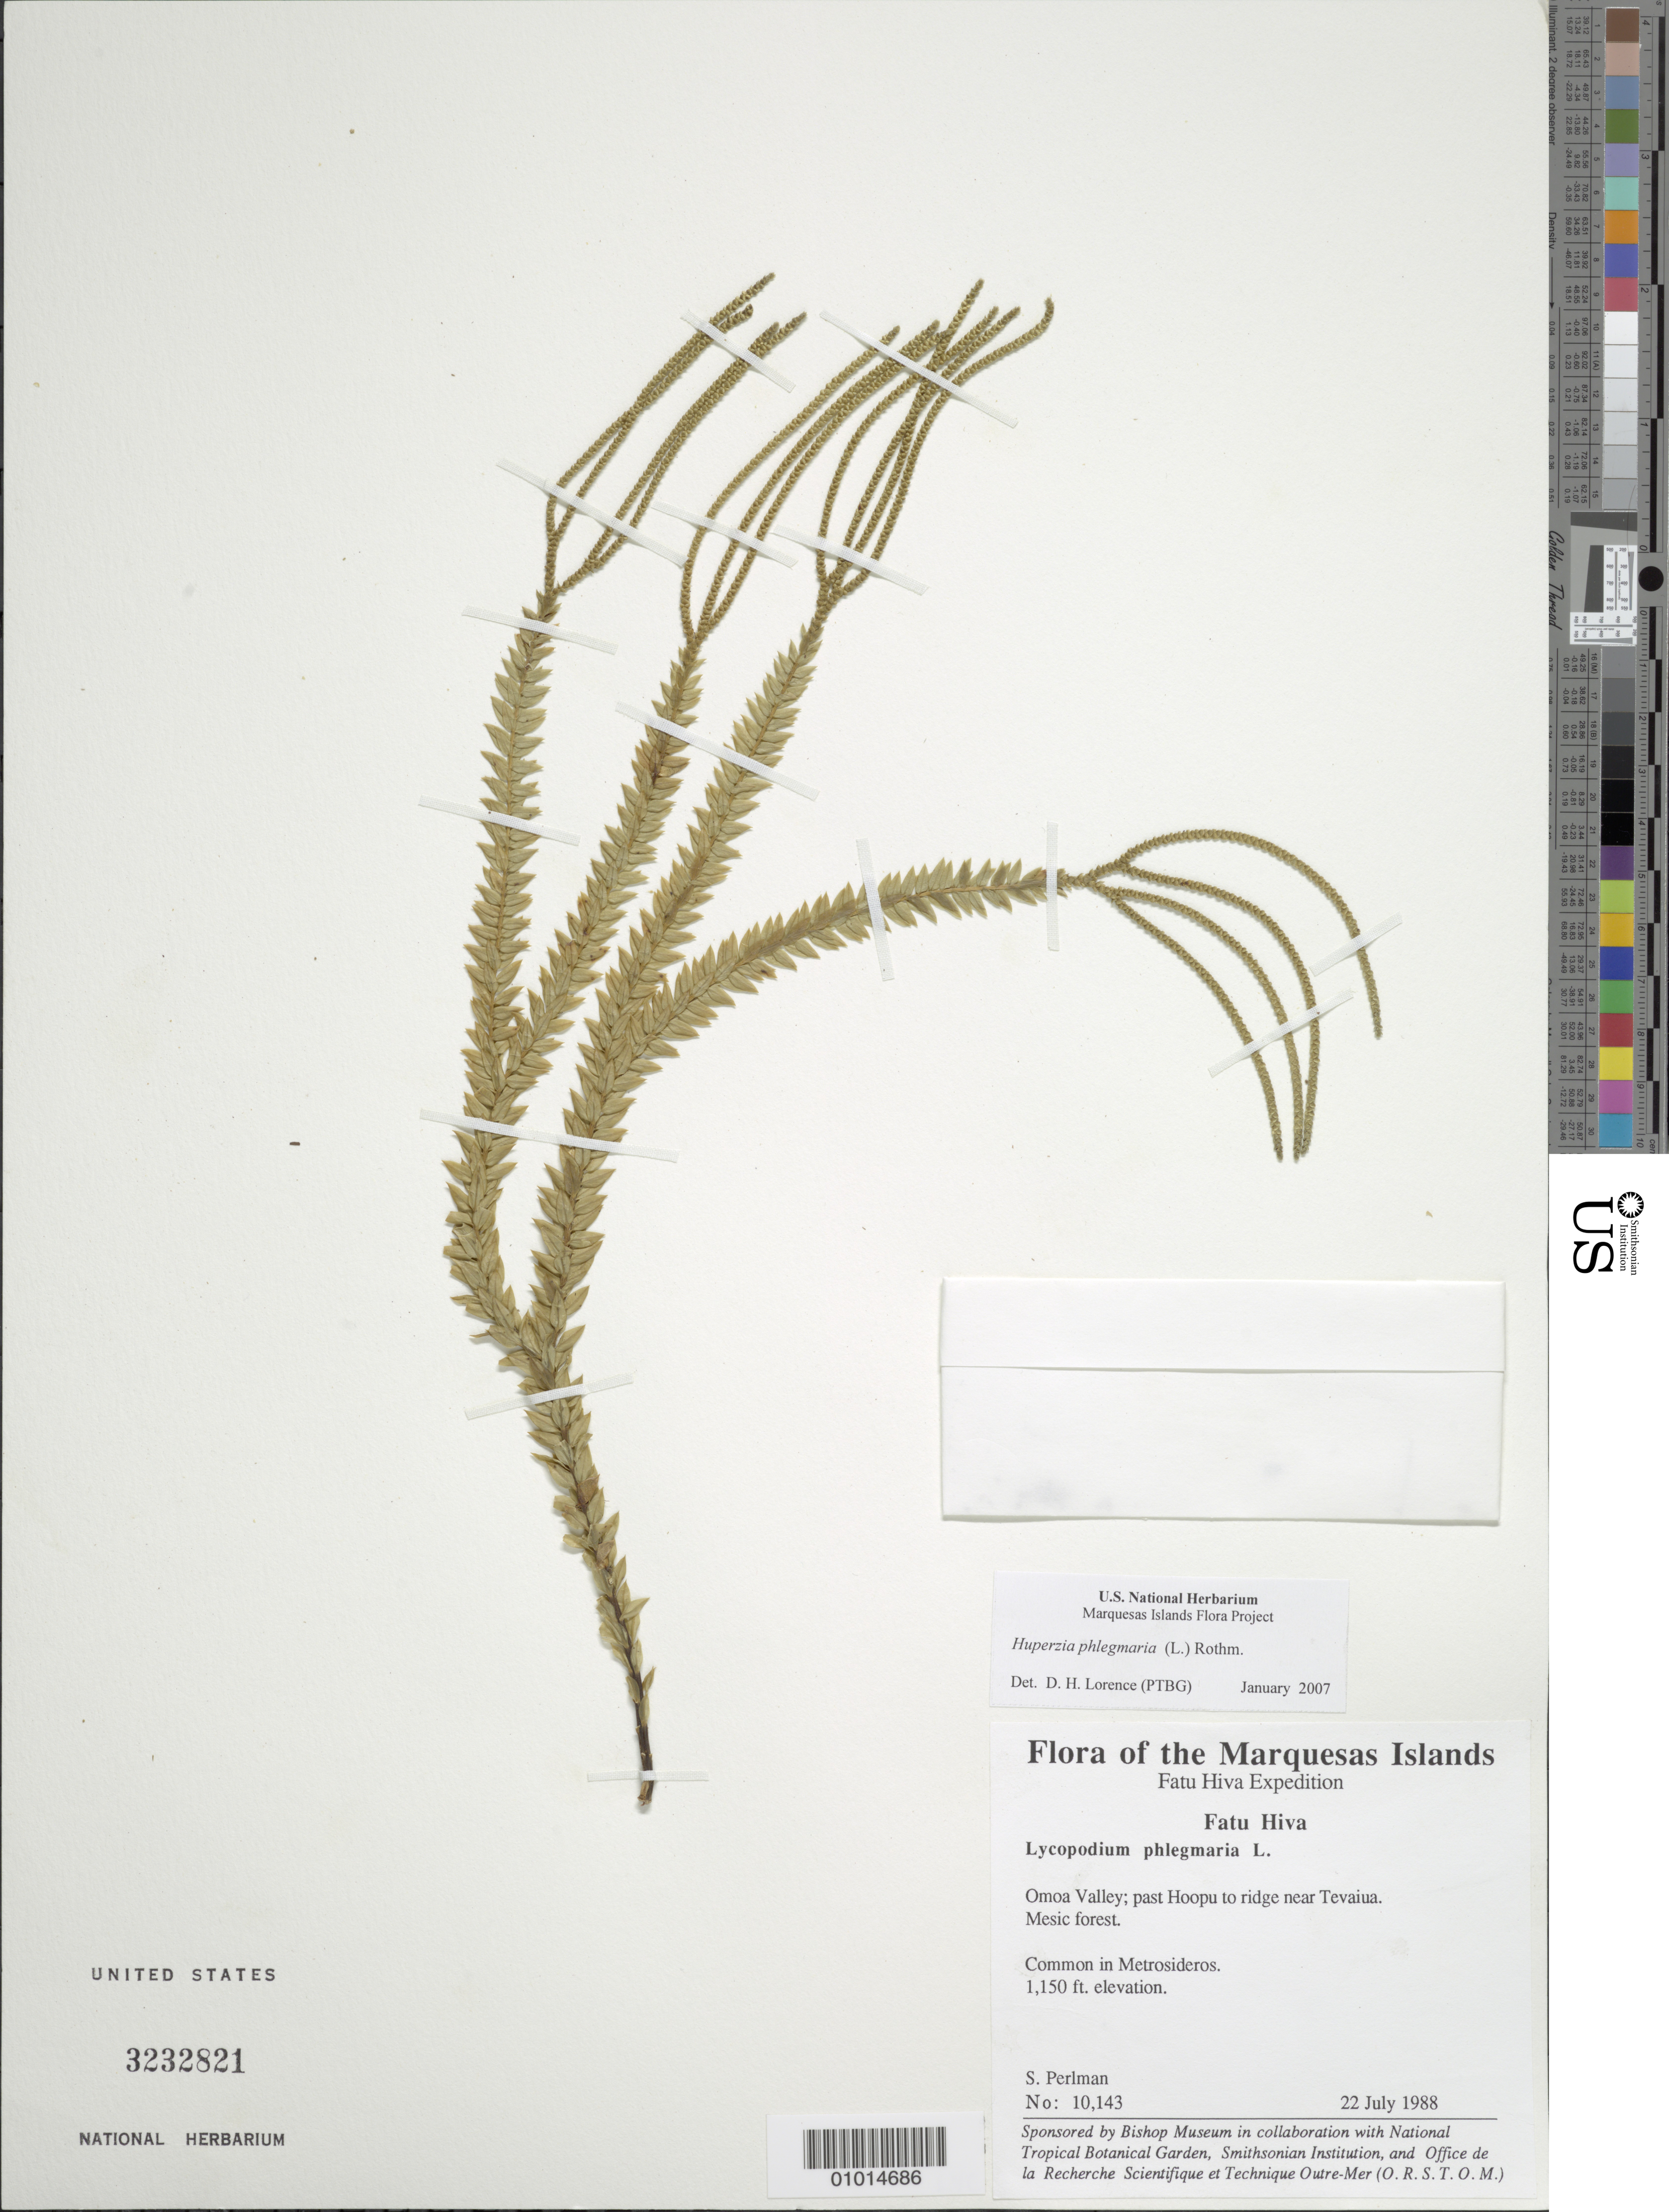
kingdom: Plantae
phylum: Tracheophyta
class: Lycopodiopsida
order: Lycopodiales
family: Lycopodiaceae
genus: Phlegmariurus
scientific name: Phlegmariurus australis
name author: (Willd.) A. R. Field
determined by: Wagner, W. L., (BOT), Smithsonian Institution - National Museum of Natural History (UNITED STATES)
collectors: S. P. Perlman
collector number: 10143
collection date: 1988-07-22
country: French Polynesia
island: Fatu Hiva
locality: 'Omo'a Valley, past Hoopu to ridge near Tevaiua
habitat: Mesic forest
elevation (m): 351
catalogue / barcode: US 3232821